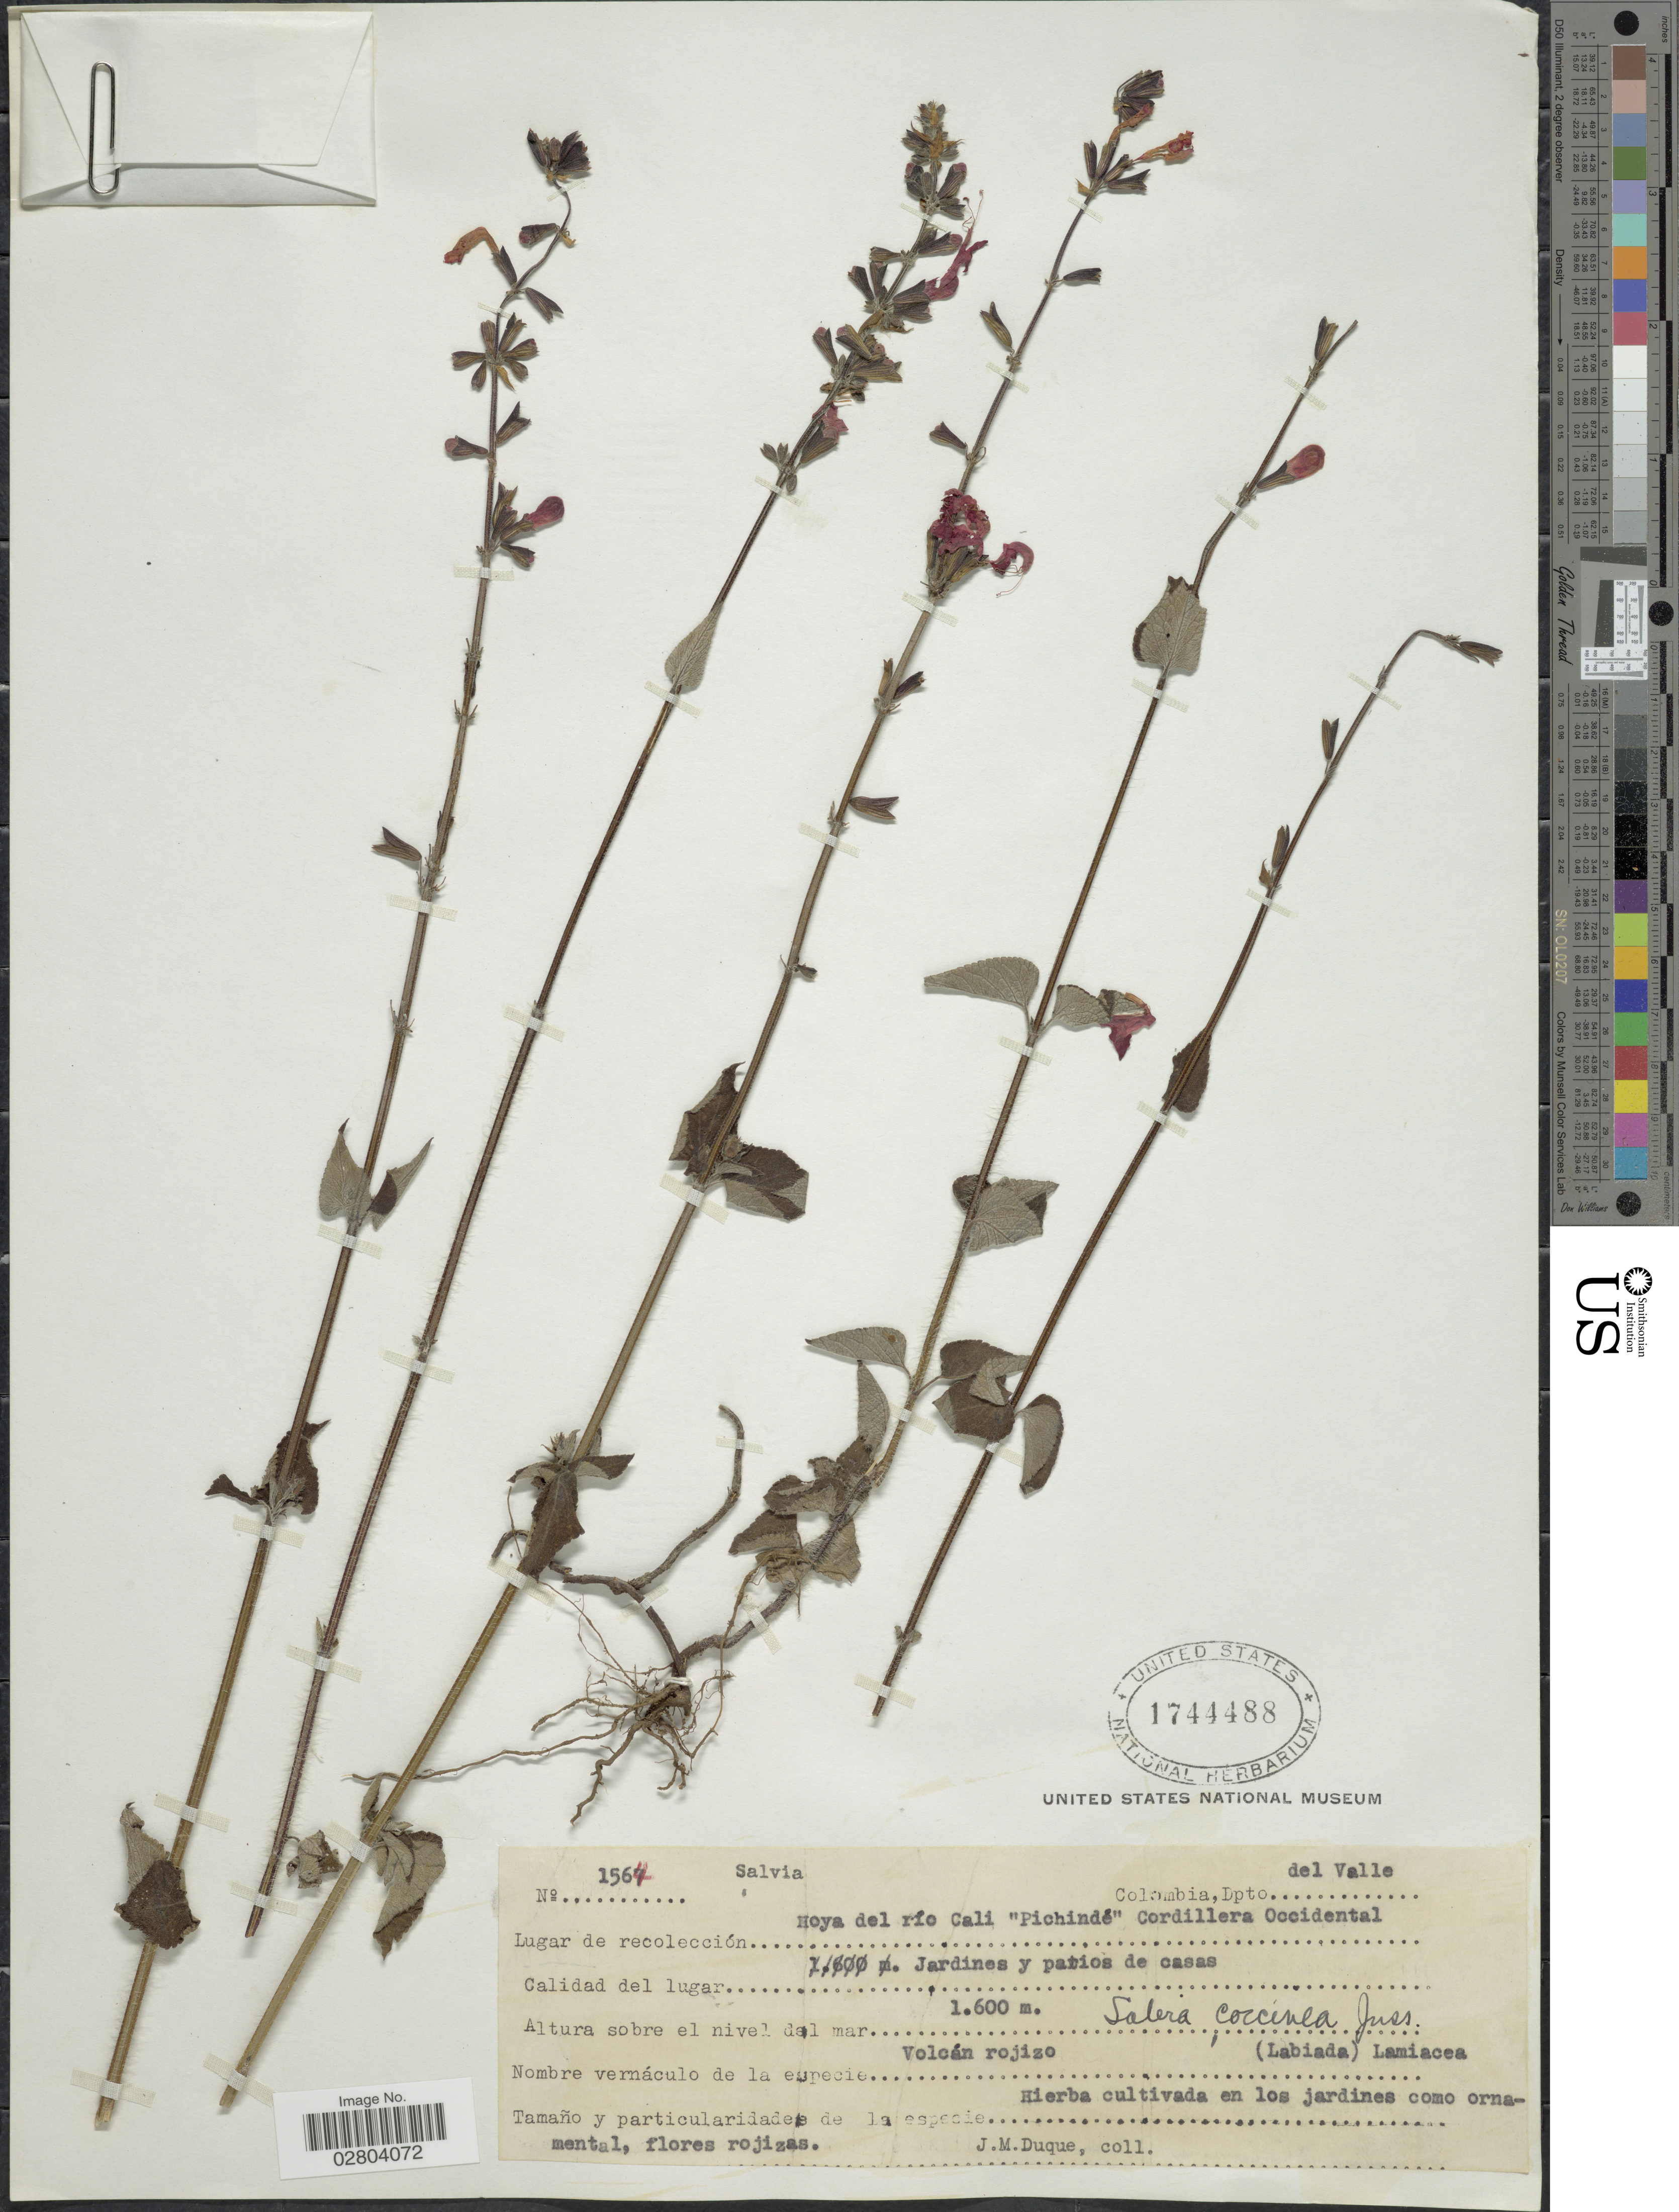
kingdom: Plantae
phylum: Tracheophyta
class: Magnoliopsida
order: Lamiales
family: Lamiaceae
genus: Salvia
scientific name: Salvia coccinea 'Naples Lavender'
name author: L. f. ex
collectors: J. Duque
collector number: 1564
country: Colombia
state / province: Valle del Cauca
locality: Dpto del Valle. Hoya del río Cali "Pichindé" Cordillera Occidental.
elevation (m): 1600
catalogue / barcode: US 1744488